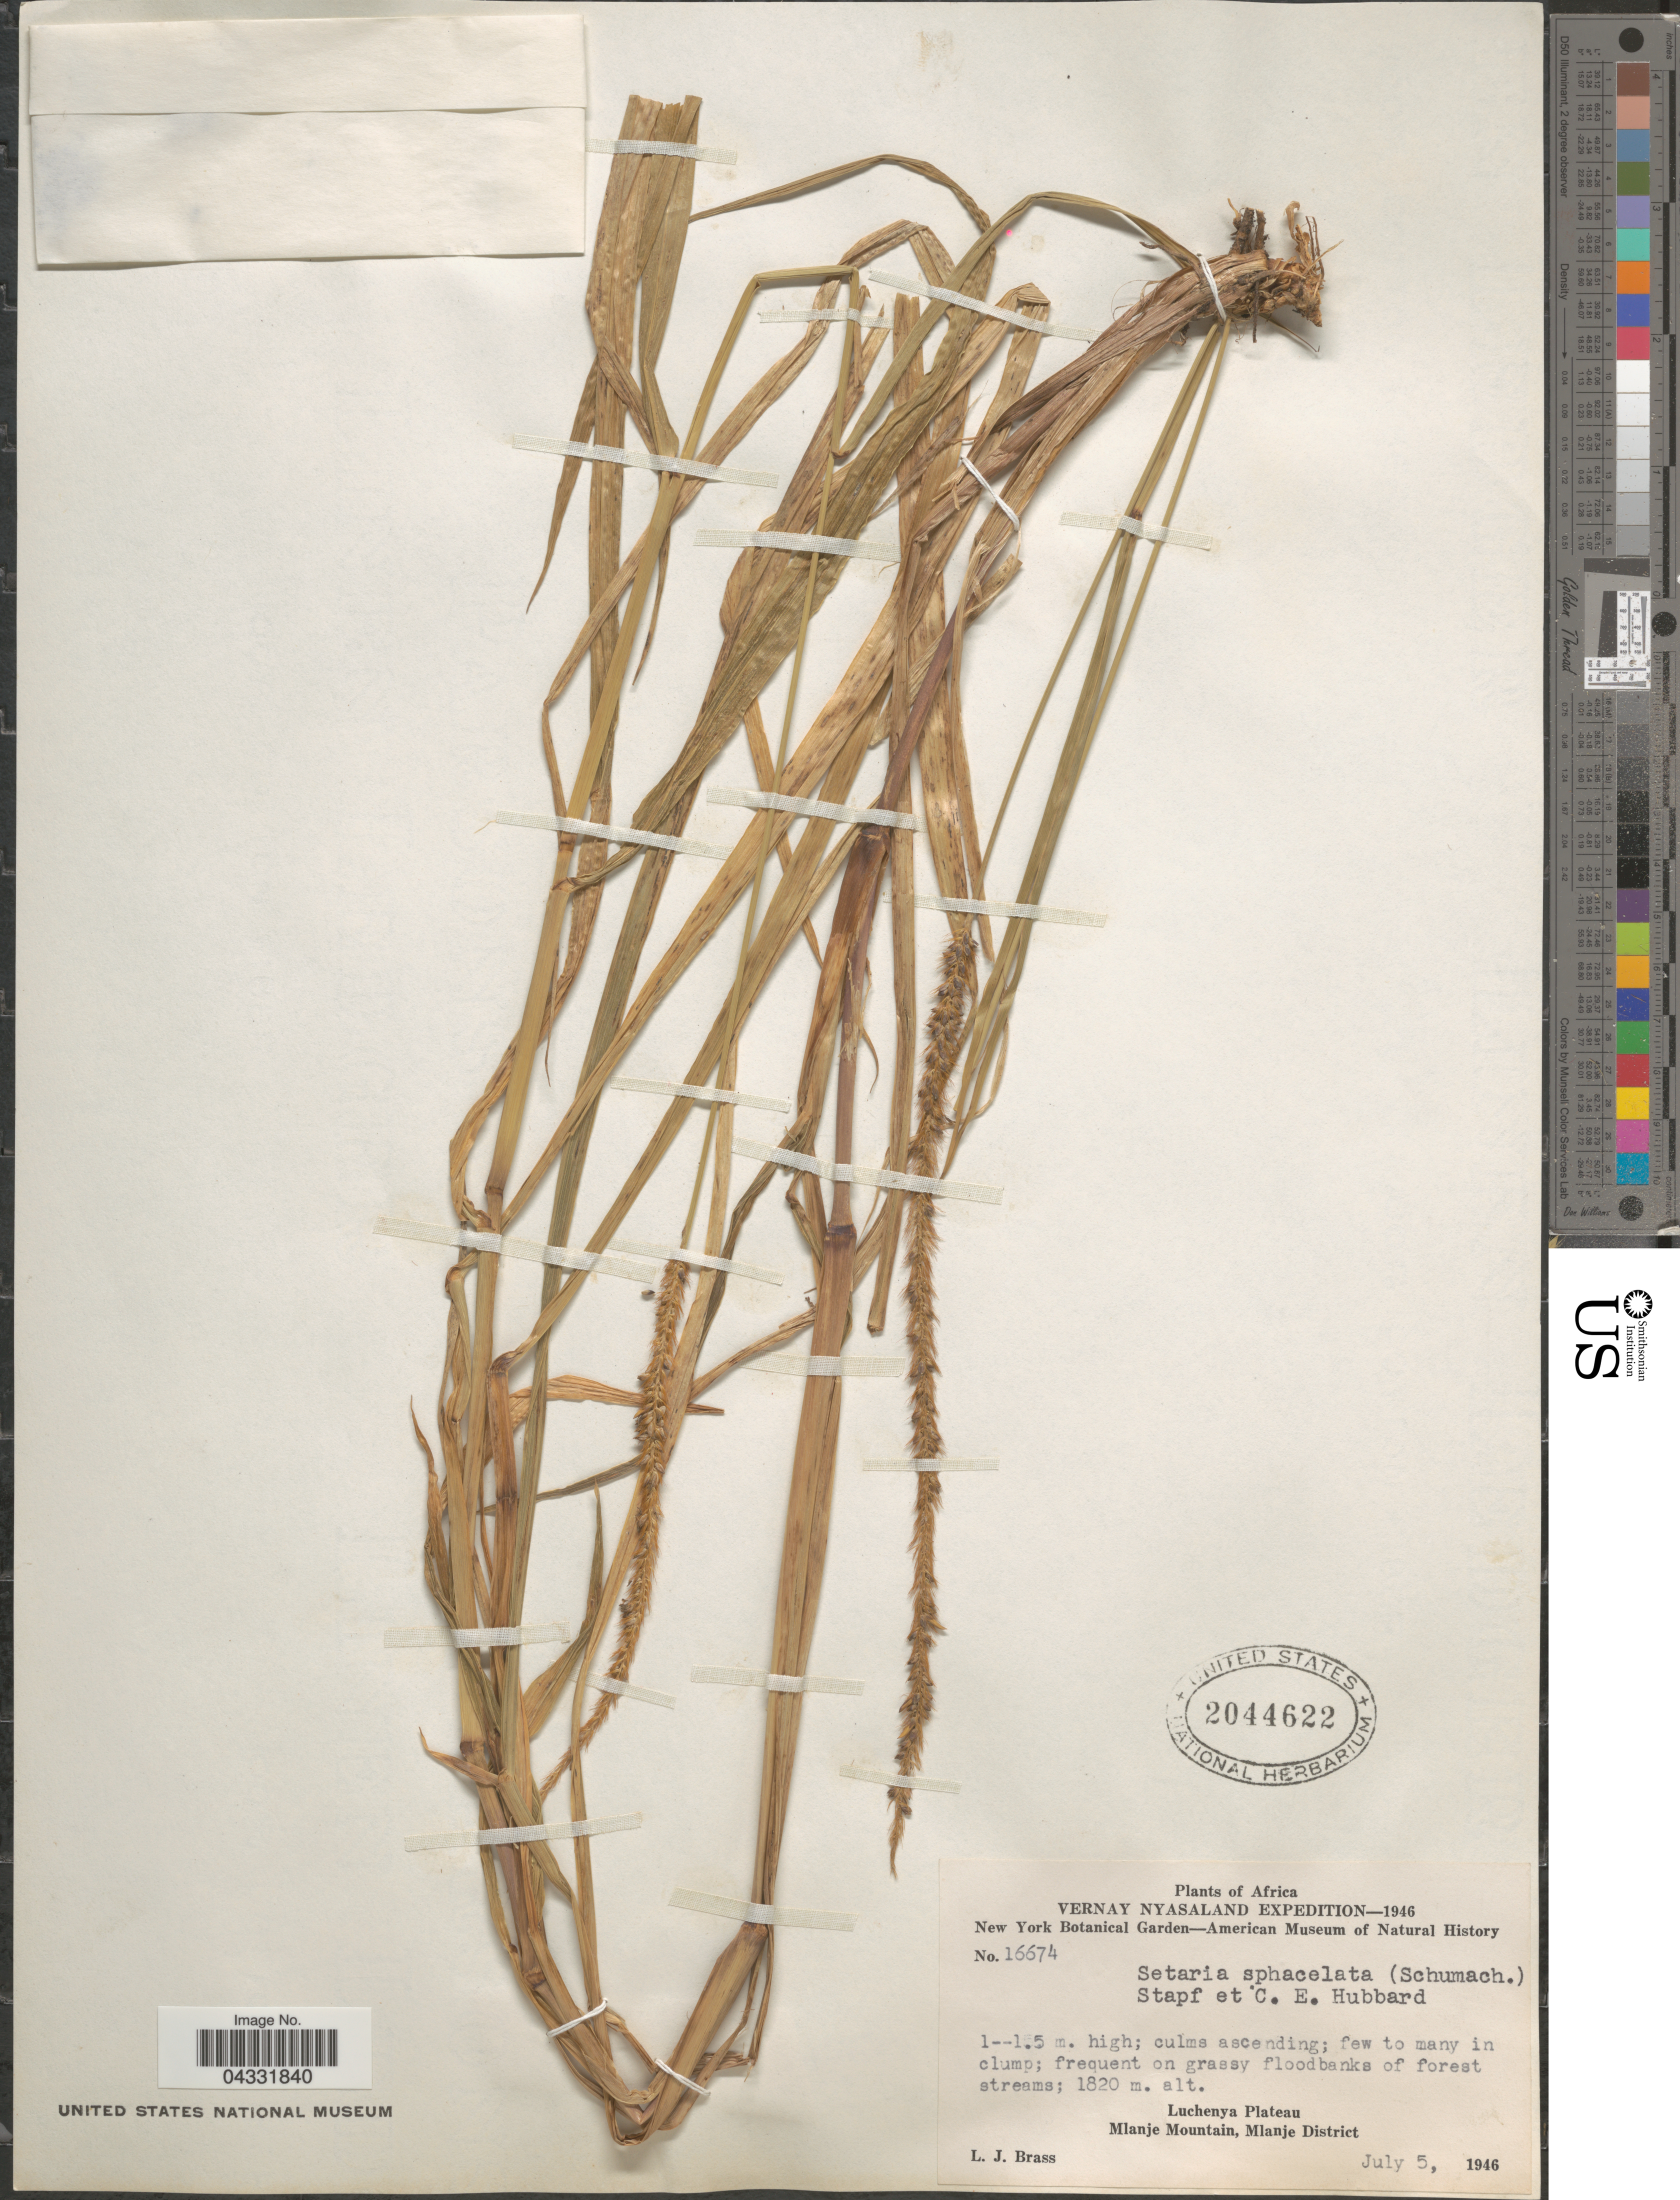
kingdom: Plantae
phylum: Tracheophyta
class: Liliopsida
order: Poales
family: Poaceae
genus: Setaria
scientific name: Setaria sphacelata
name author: (Schumach.) Stapf & Hubb. ex Moss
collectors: L. J. Brass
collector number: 16674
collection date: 1946-07-05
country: Malawi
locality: Vernay Nyasaland Expedition-1946. Luchenya Plateau. Mlanje Mountain, Mlanje District.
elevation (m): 1820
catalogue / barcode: US 2044622